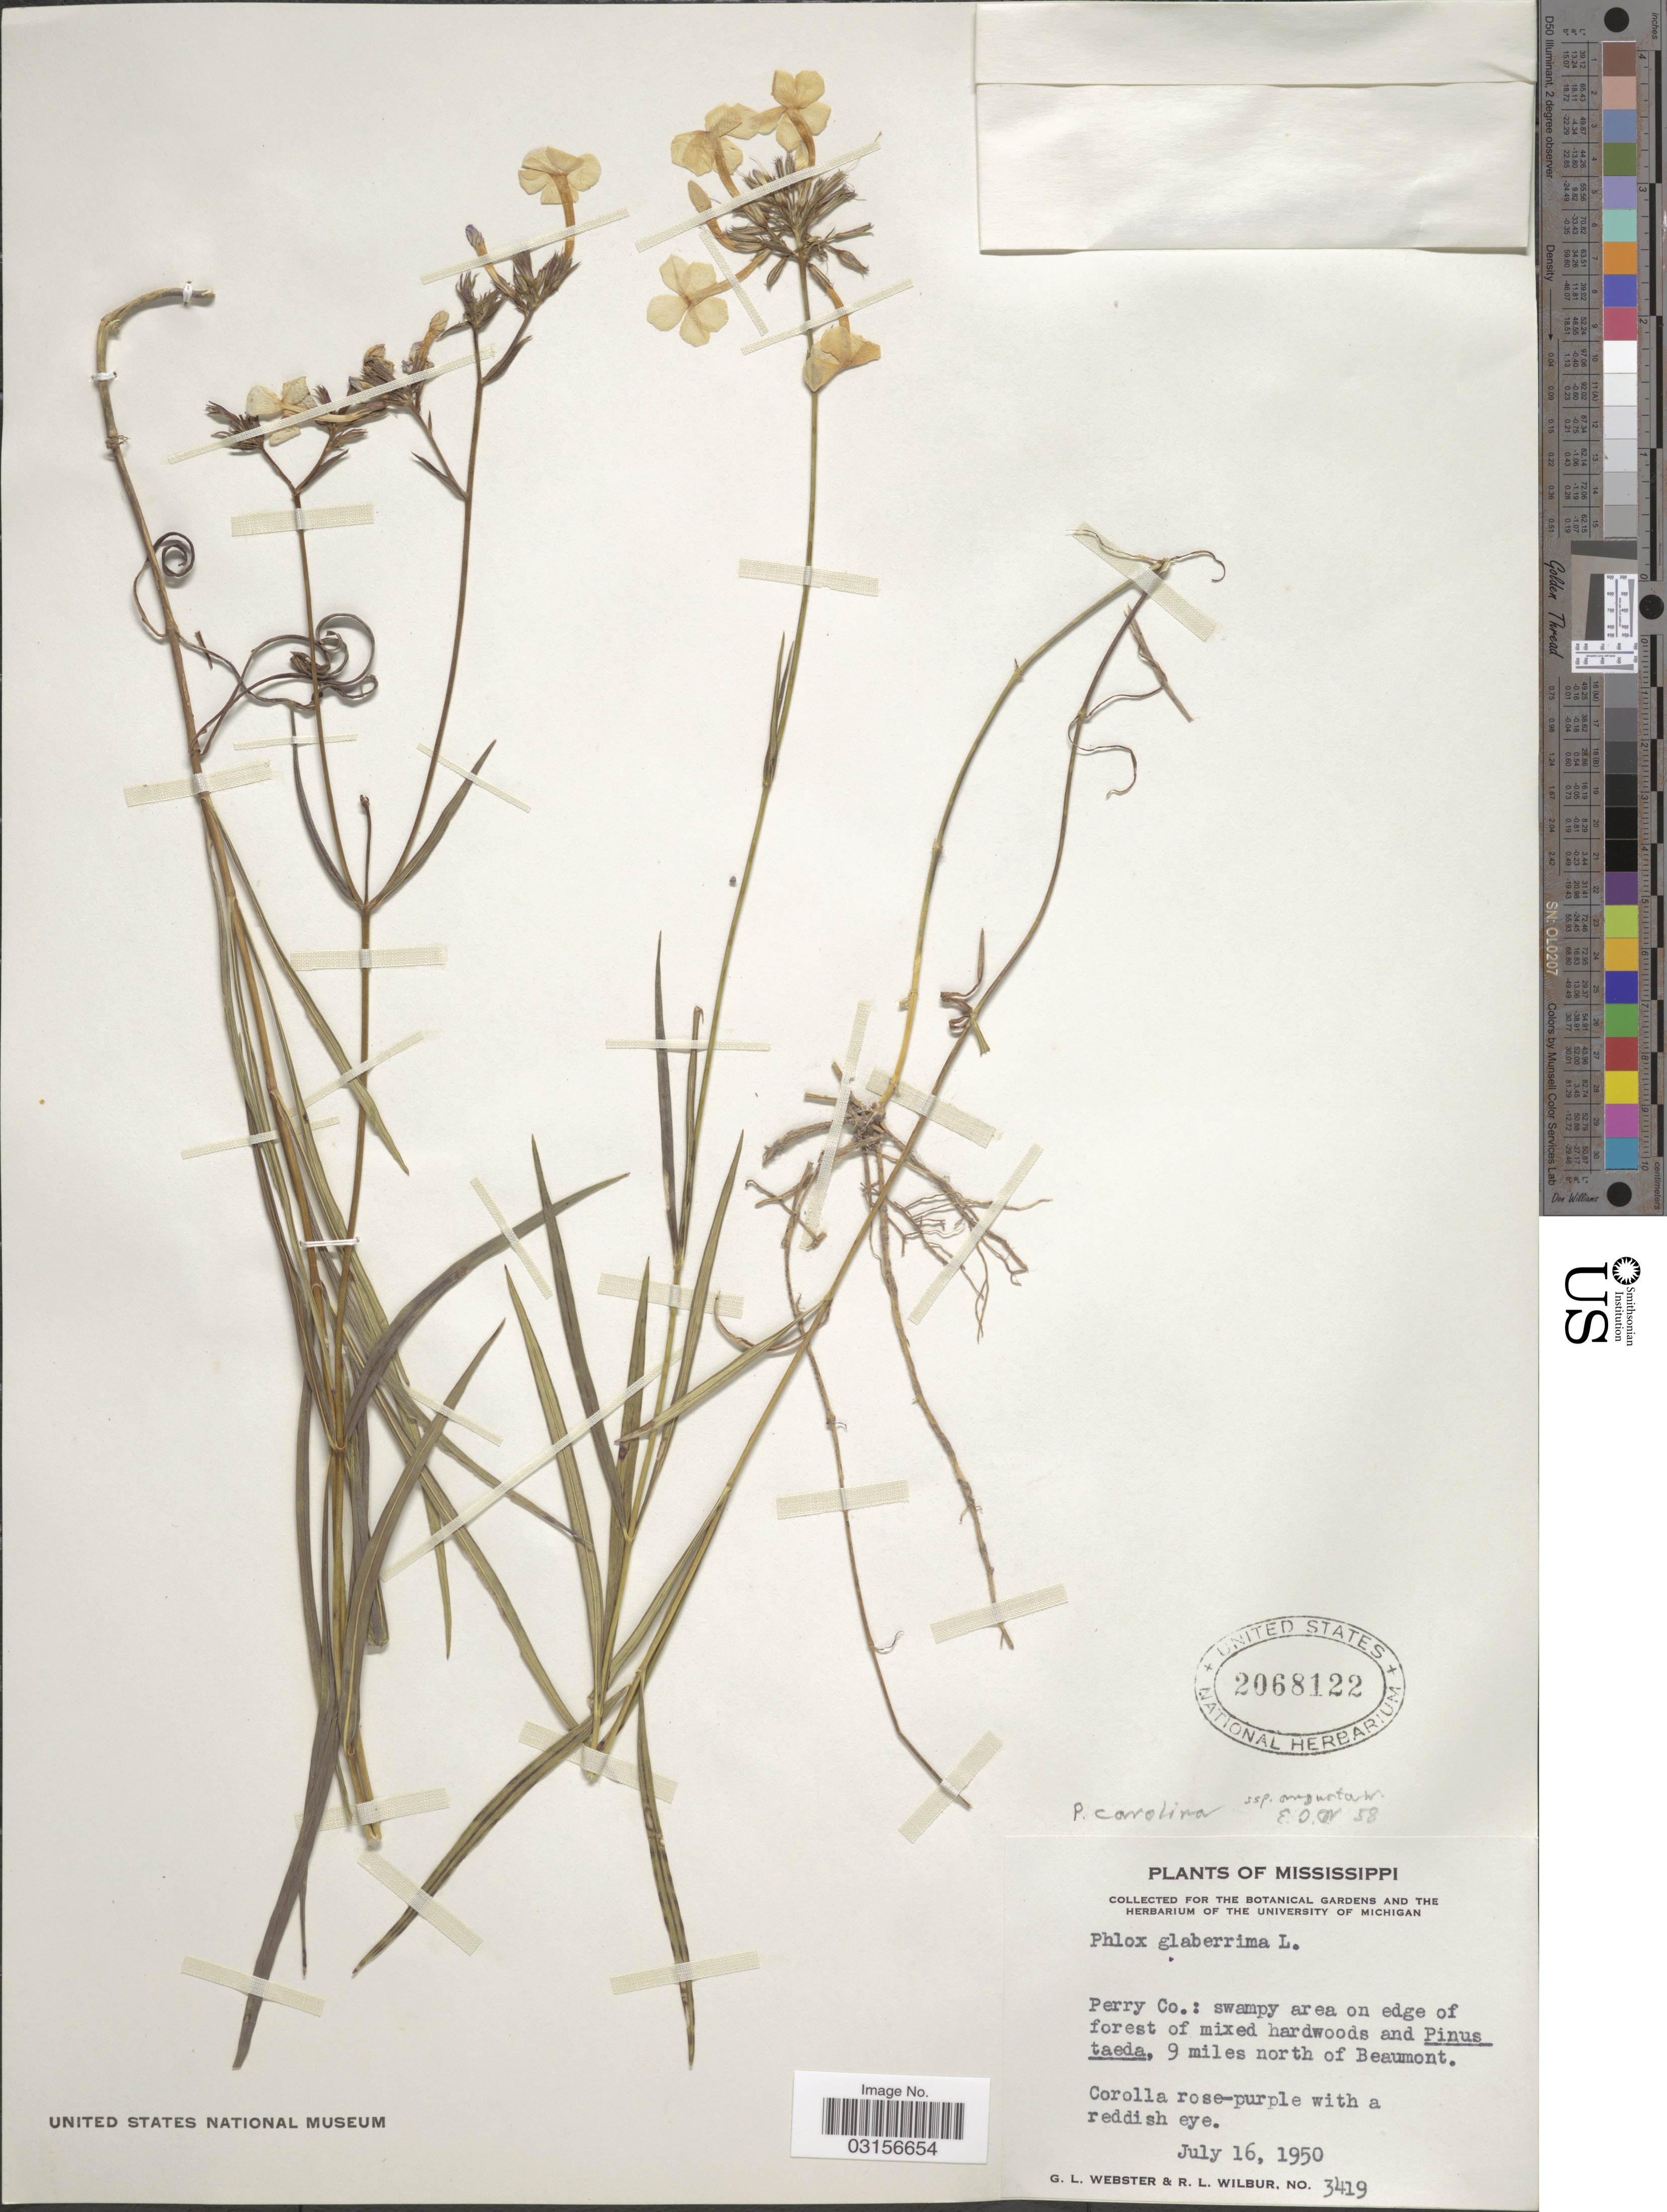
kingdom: Plantae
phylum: Tracheophyta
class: Magnoliopsida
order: Ericales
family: Polemoniaceae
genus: Phlox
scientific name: Phlox carolina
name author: L.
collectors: G. L. Webster & R. L. Wilbur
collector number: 3419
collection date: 1950-07-16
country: United States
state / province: Mississippi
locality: Perry Co.: 9 miles north of Beaumont.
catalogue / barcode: US 2068122